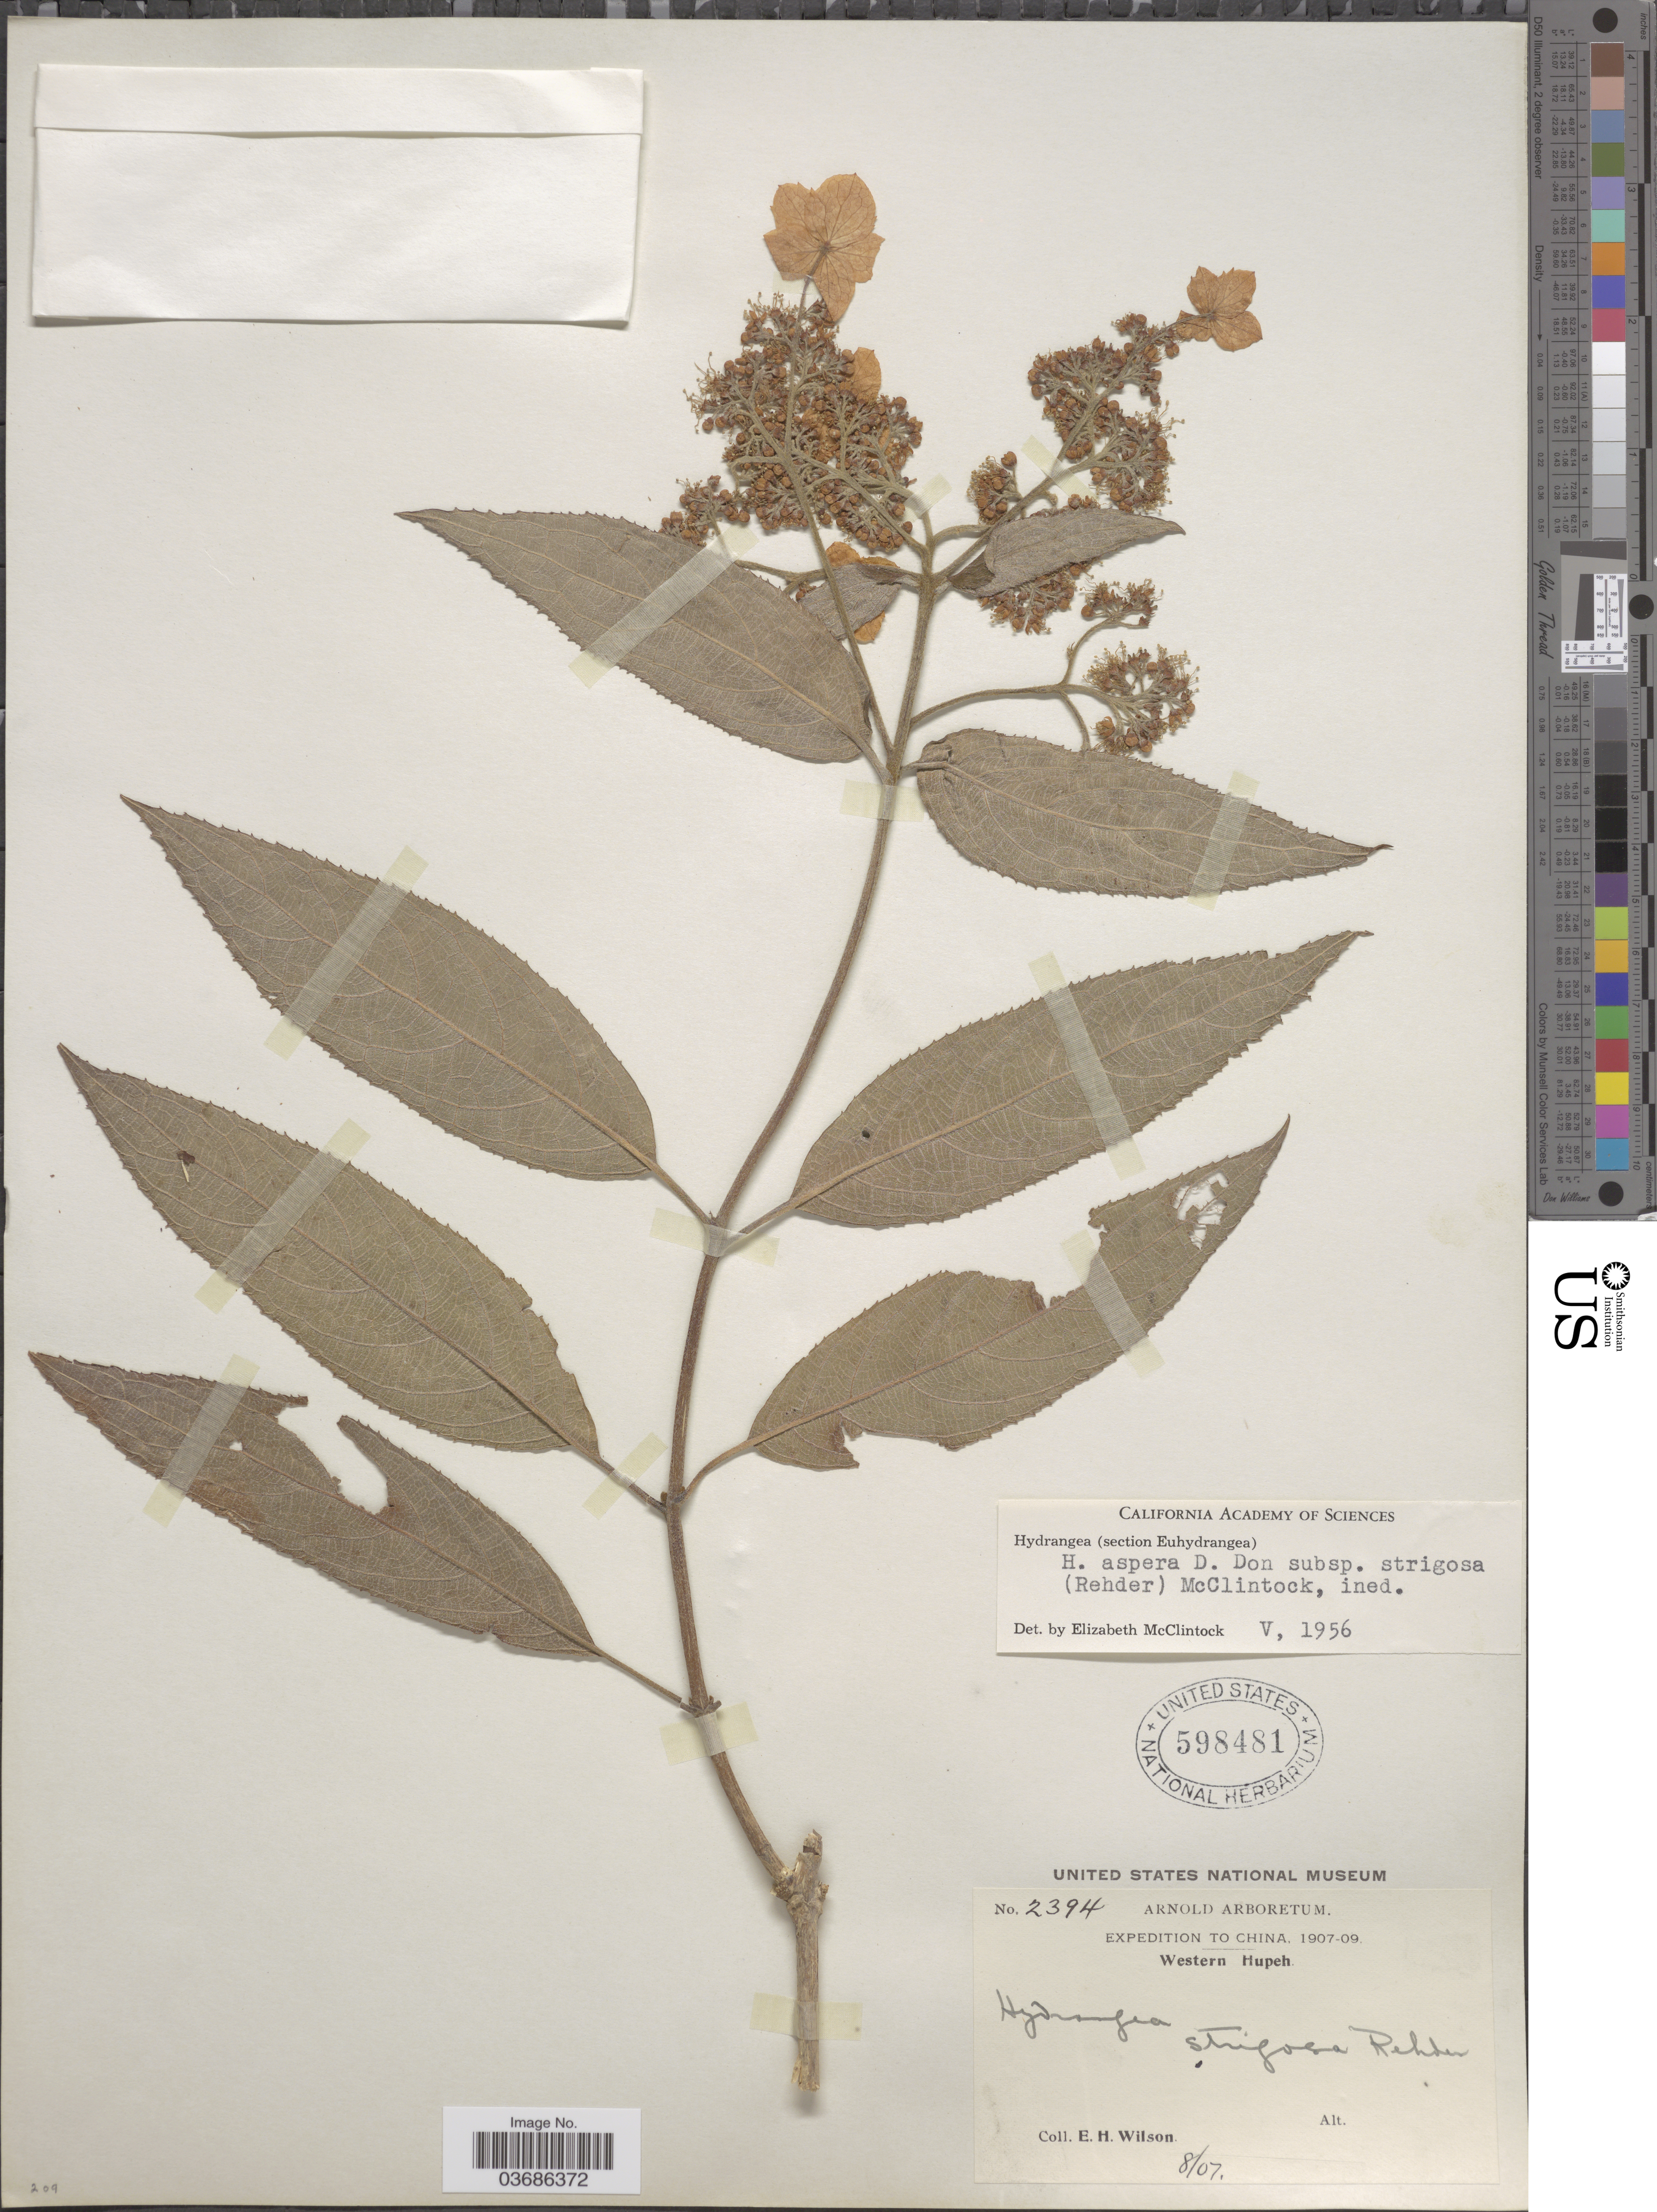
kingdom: Plantae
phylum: Tracheophyta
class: Magnoliopsida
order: Cornales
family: Hydrangeaceae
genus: Hydrangea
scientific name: Hydrangea aspera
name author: Buch.-Ham. ex D. Don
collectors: E. Wilson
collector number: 2394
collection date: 1907-08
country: China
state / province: Hubei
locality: Expedition to China, 1907-09. Western Hupeh.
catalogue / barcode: US 598481